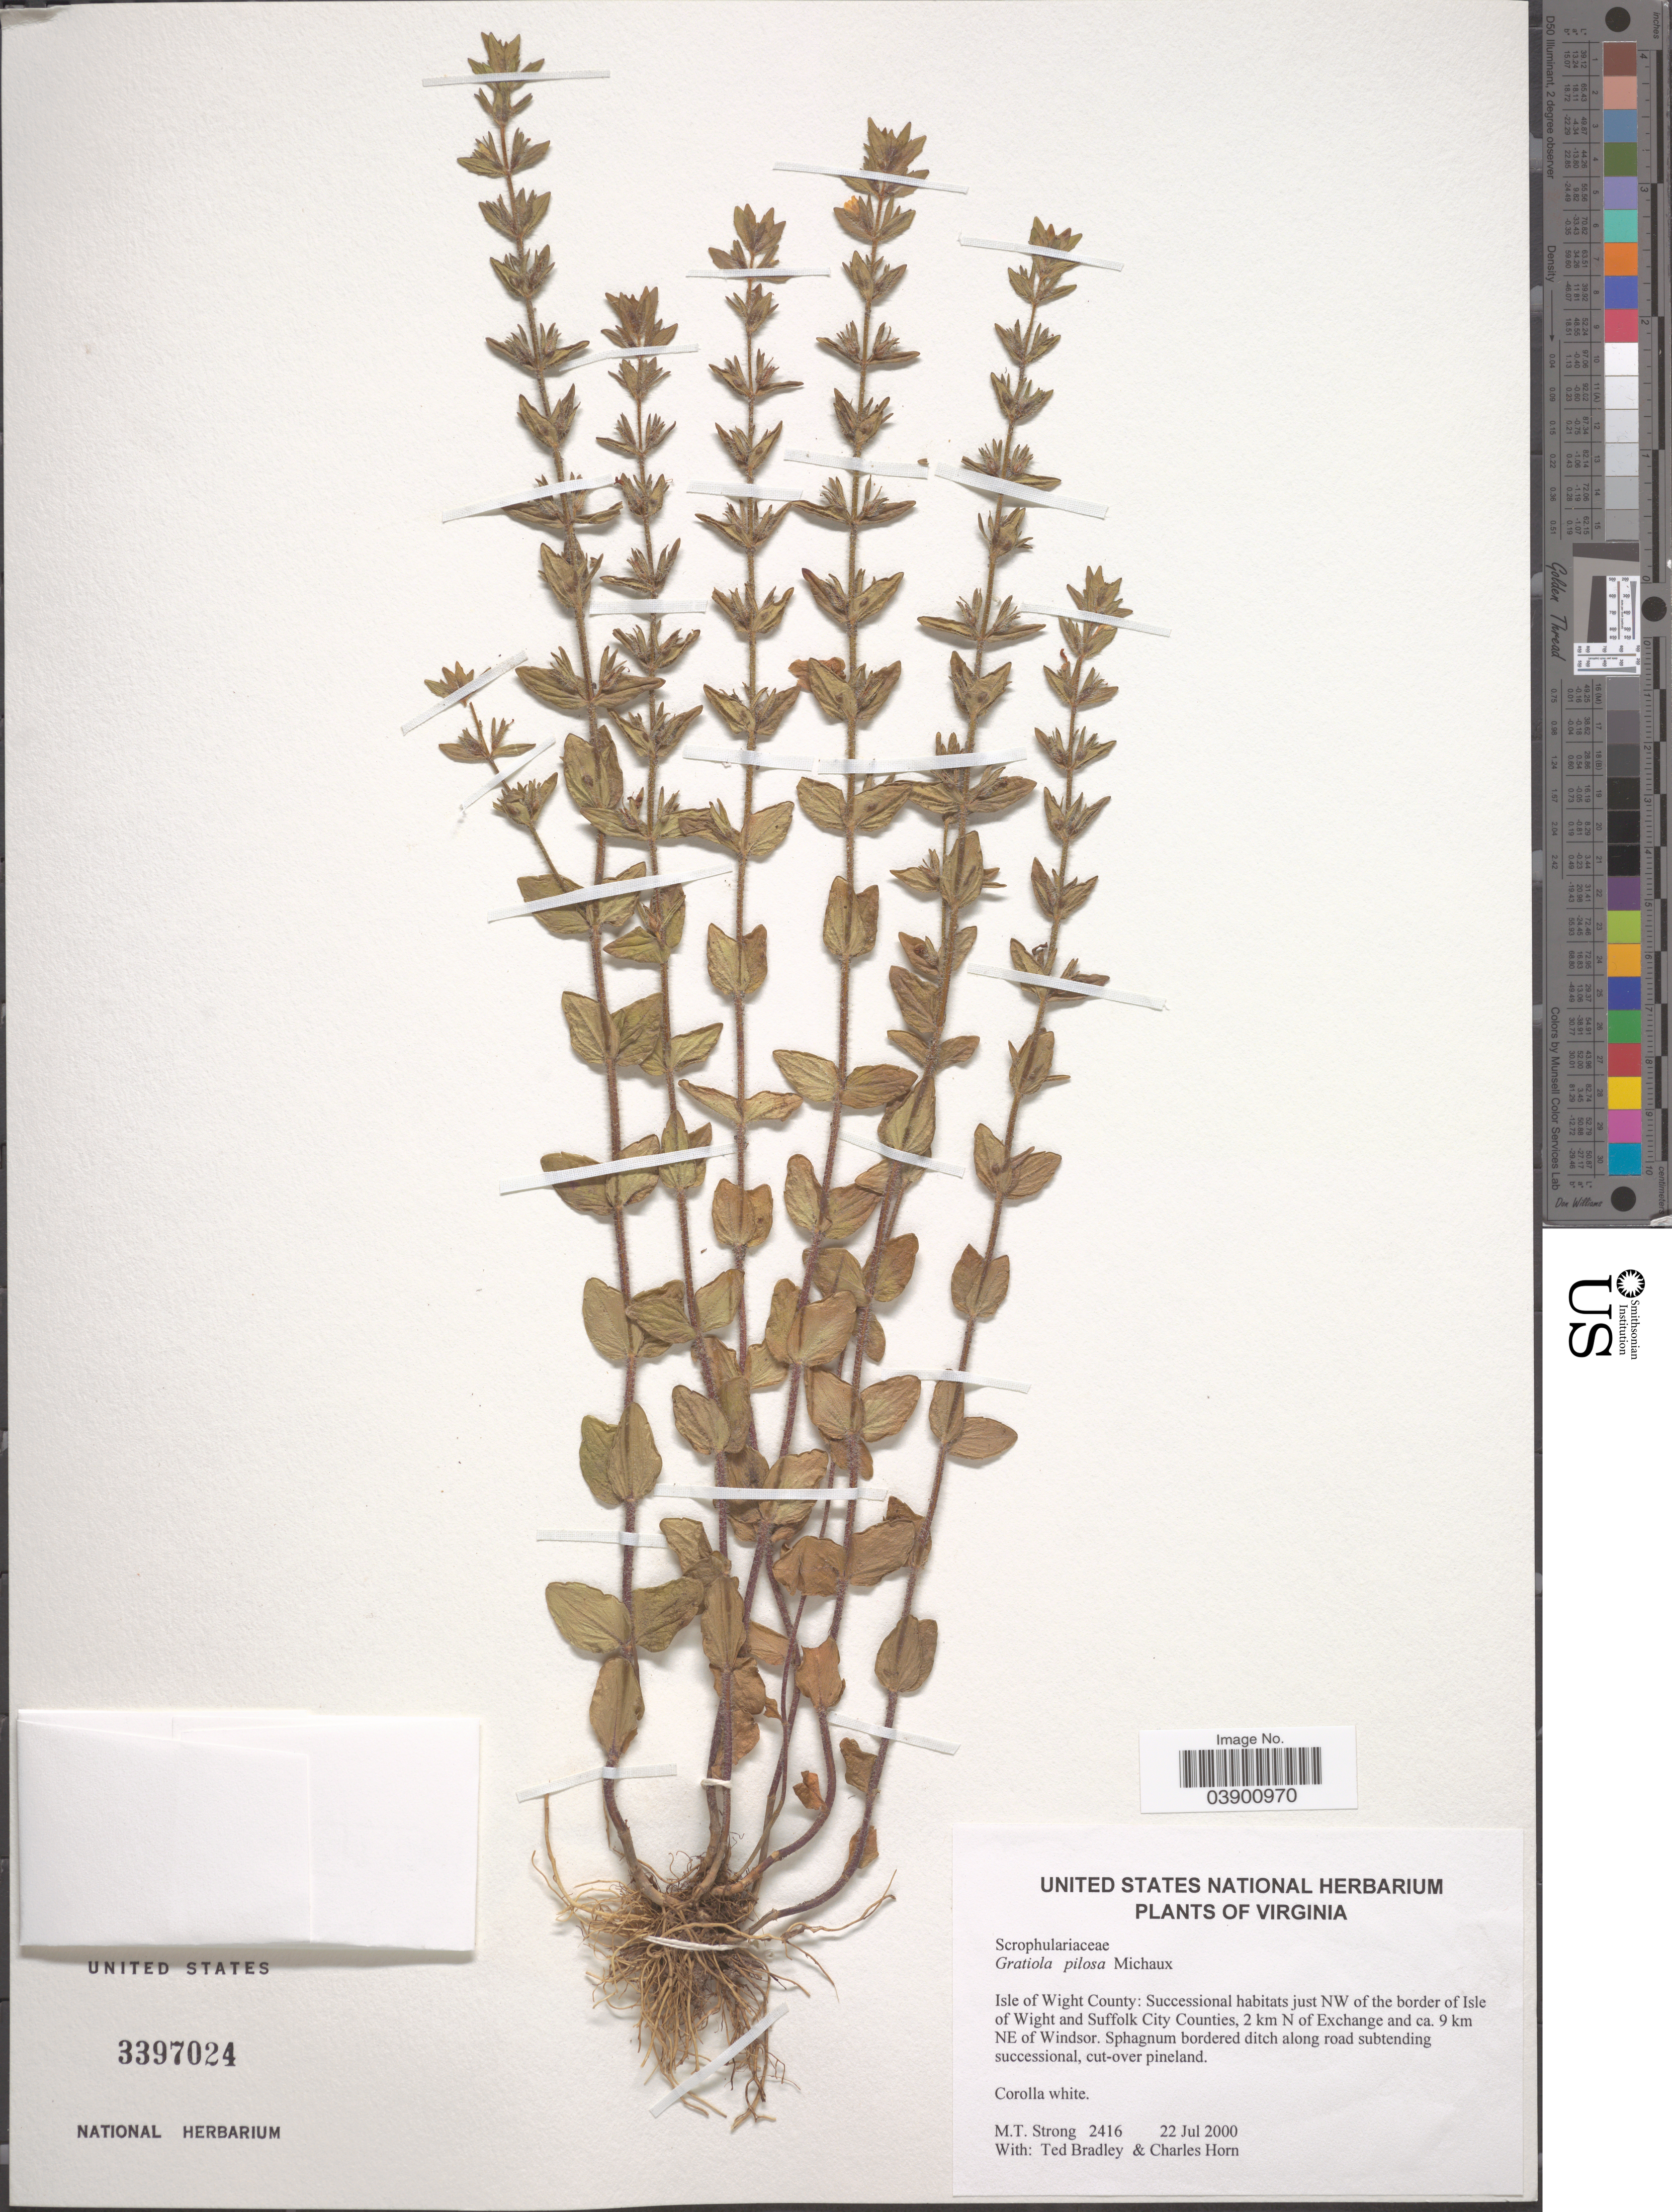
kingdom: Plantae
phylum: Tracheophyta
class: Magnoliopsida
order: Lamiales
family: Plantaginaceae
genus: Gratiola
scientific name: Gratiola pilosa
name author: Michx.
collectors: M. T. Strong, T. Bradley & C. Horn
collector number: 2416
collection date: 2000-07-22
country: United States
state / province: Virginia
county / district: Isle of Wight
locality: Isle of Wight County: Successional habitats just NW of the border of Isle of Wight and Suffolk City Counties, 2 km N of Exchange and ca. 9 km NE of Windsor.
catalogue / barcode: US 3397024